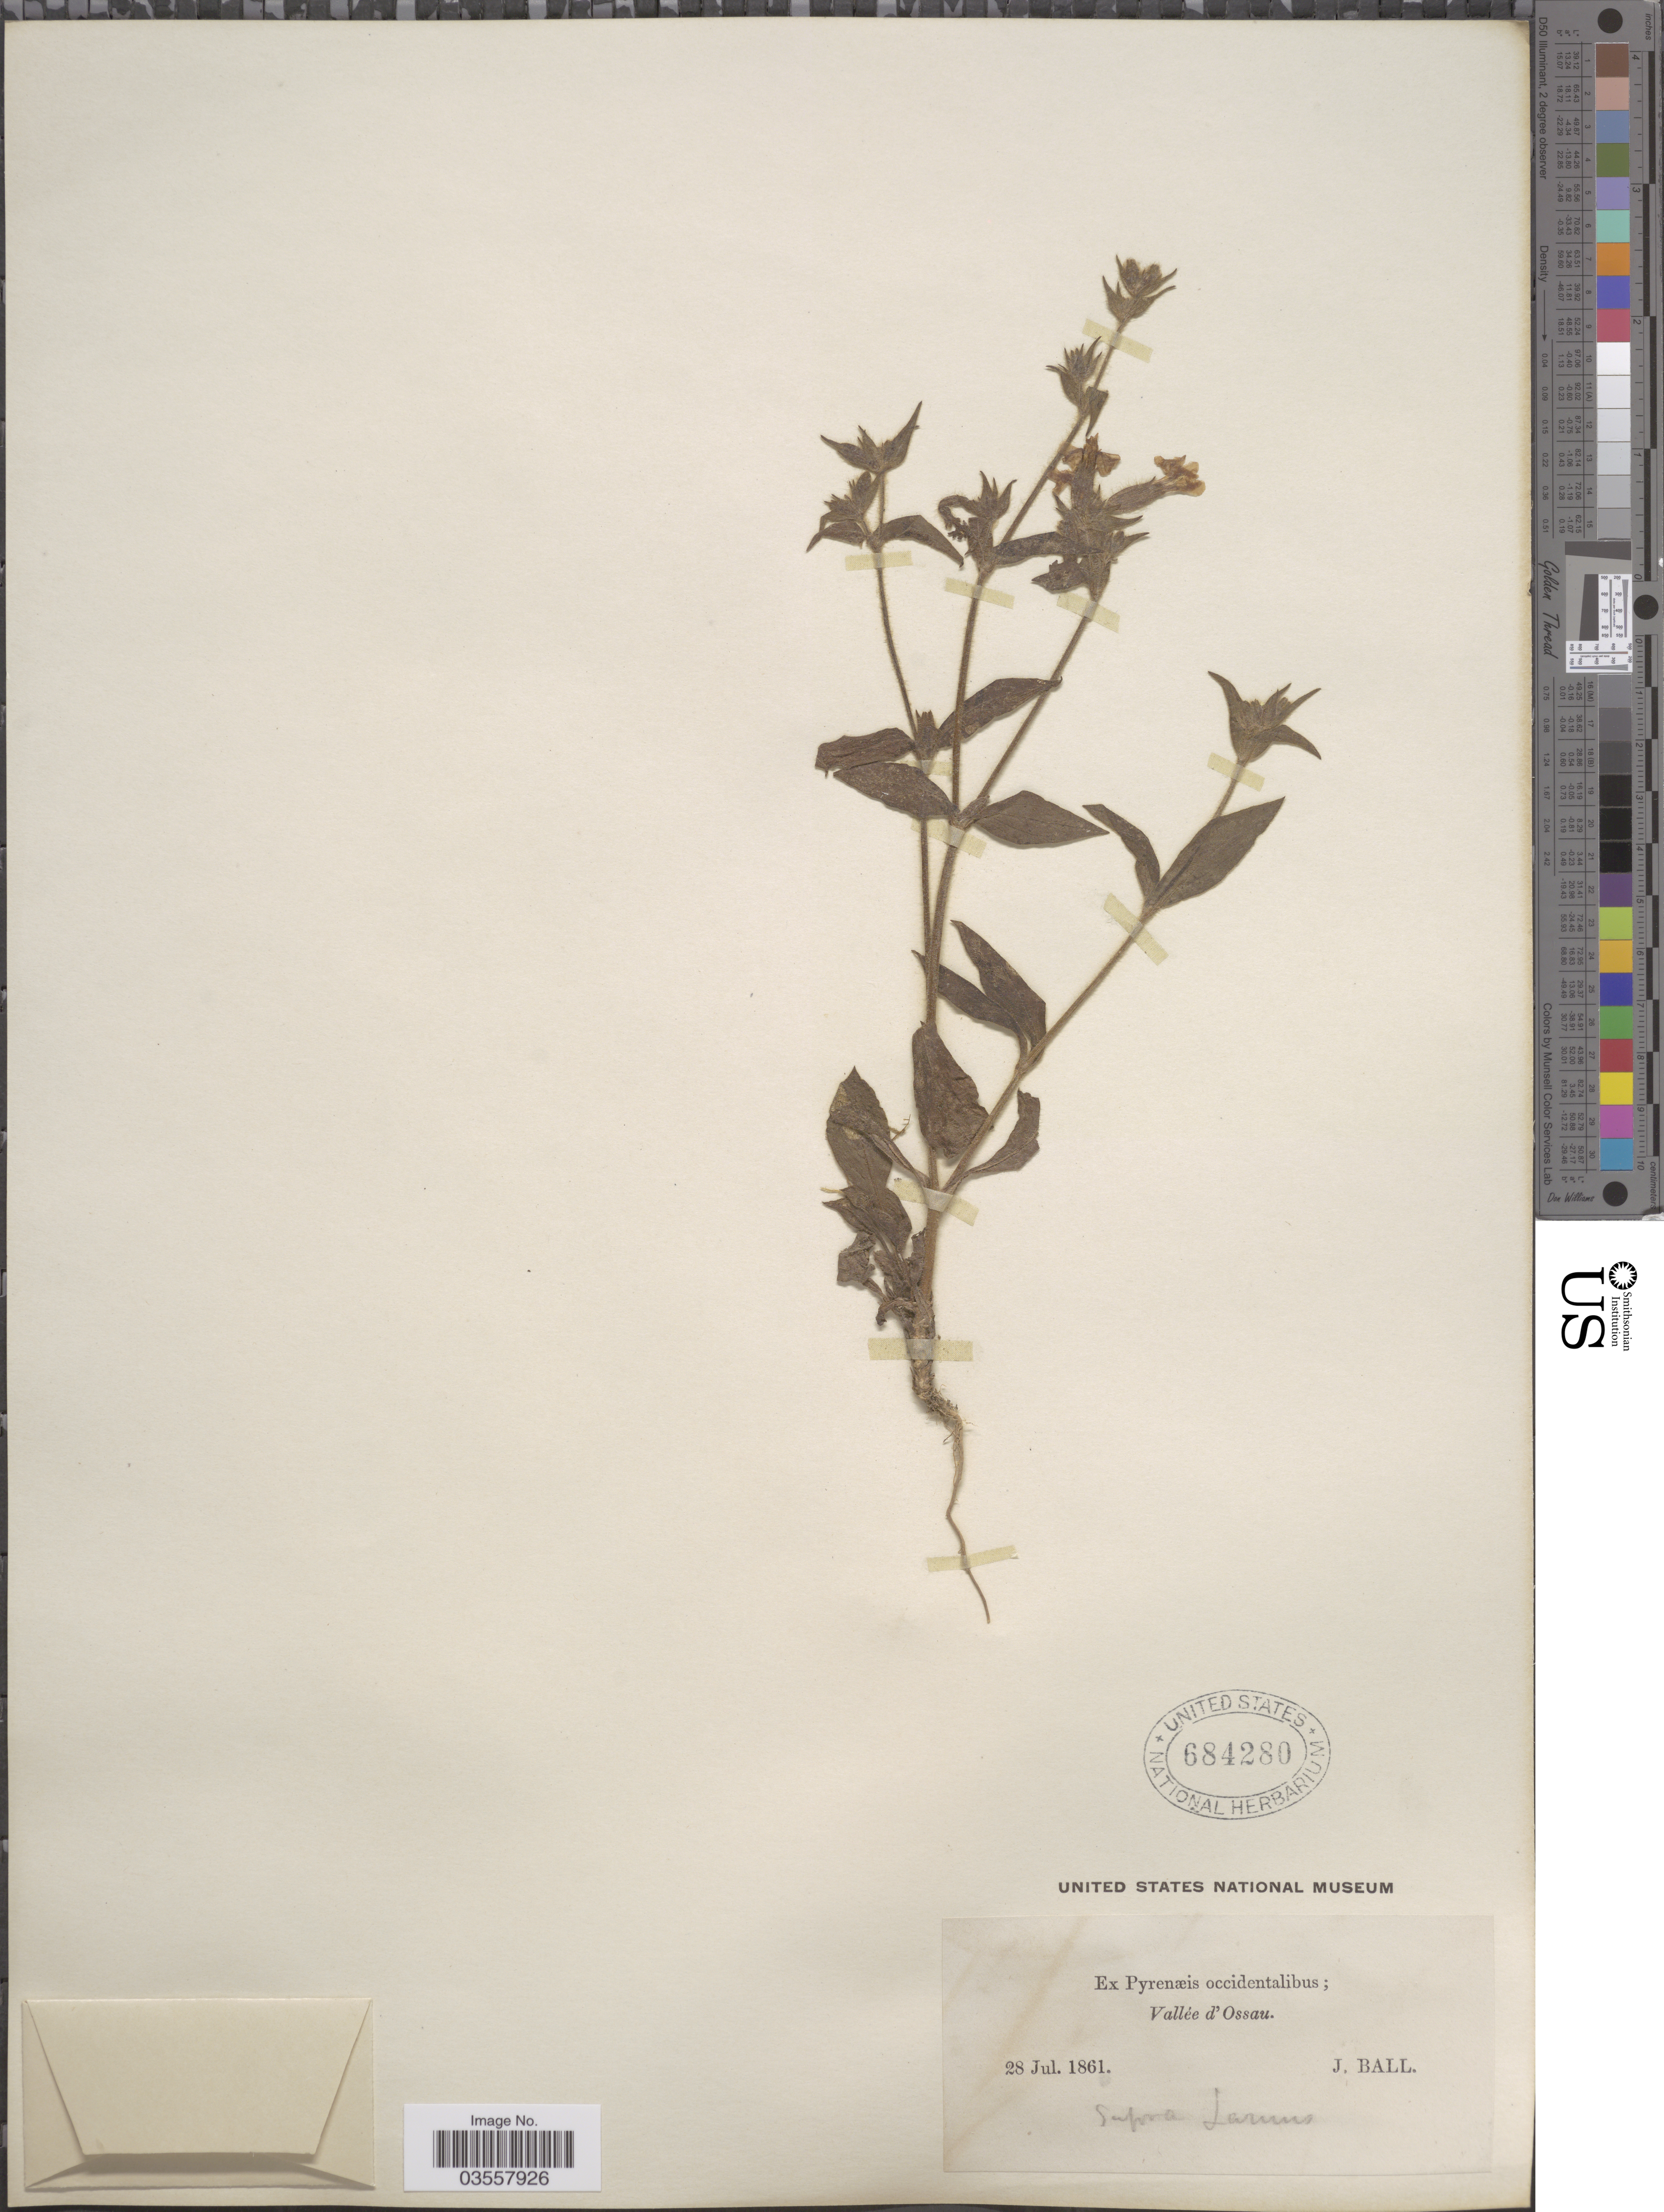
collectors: J. Ball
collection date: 1861-07-28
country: France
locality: Ex Pyrenæis occidentalibus; Vallée d'Ossau. Supra Laruns.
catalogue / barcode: US 684280